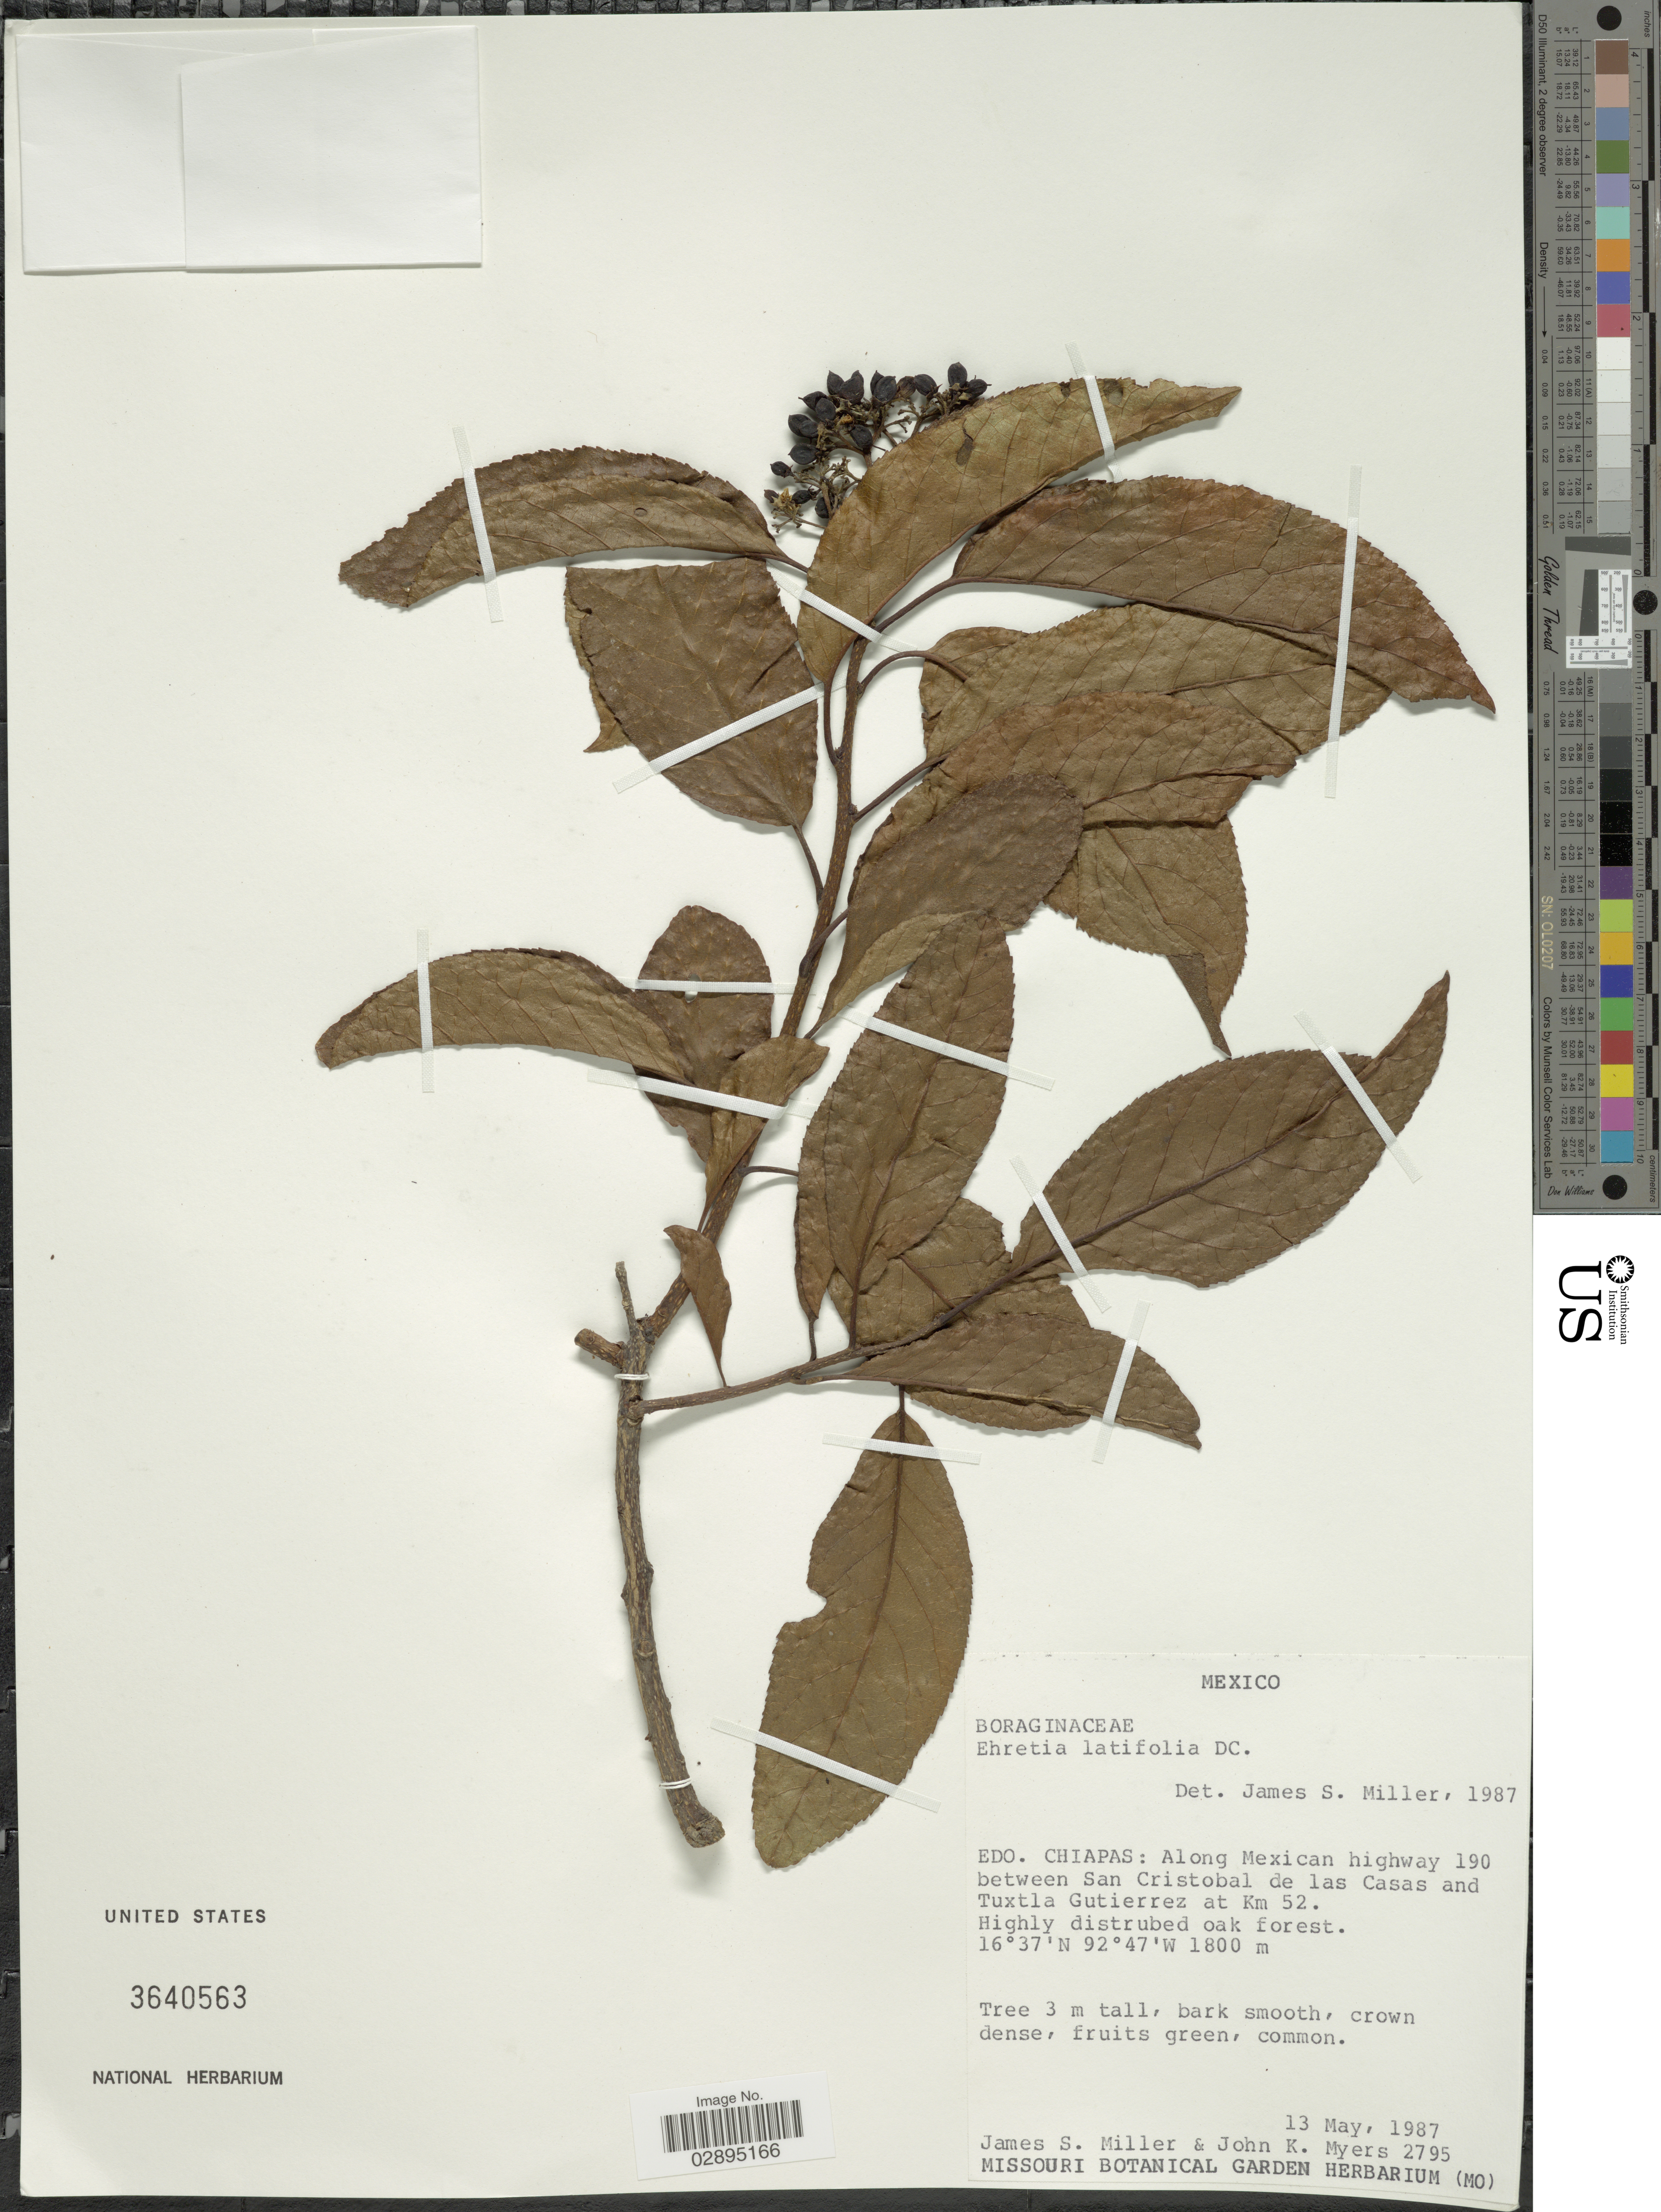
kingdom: Plantae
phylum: Tracheophyta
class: Magnoliopsida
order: Boraginales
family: Ehretiaceae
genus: Ehretia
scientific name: Ehretia latifolia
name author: DC.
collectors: J. S. Miller & J. Myers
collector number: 2795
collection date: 1987-05-13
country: Mexico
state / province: Chiapas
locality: Edo. Chiapas: Along Mexican highway 190 between San Cristobal de las Casas and Tuxtla Gutierrez at Km 52.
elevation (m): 1800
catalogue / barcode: US 3640563